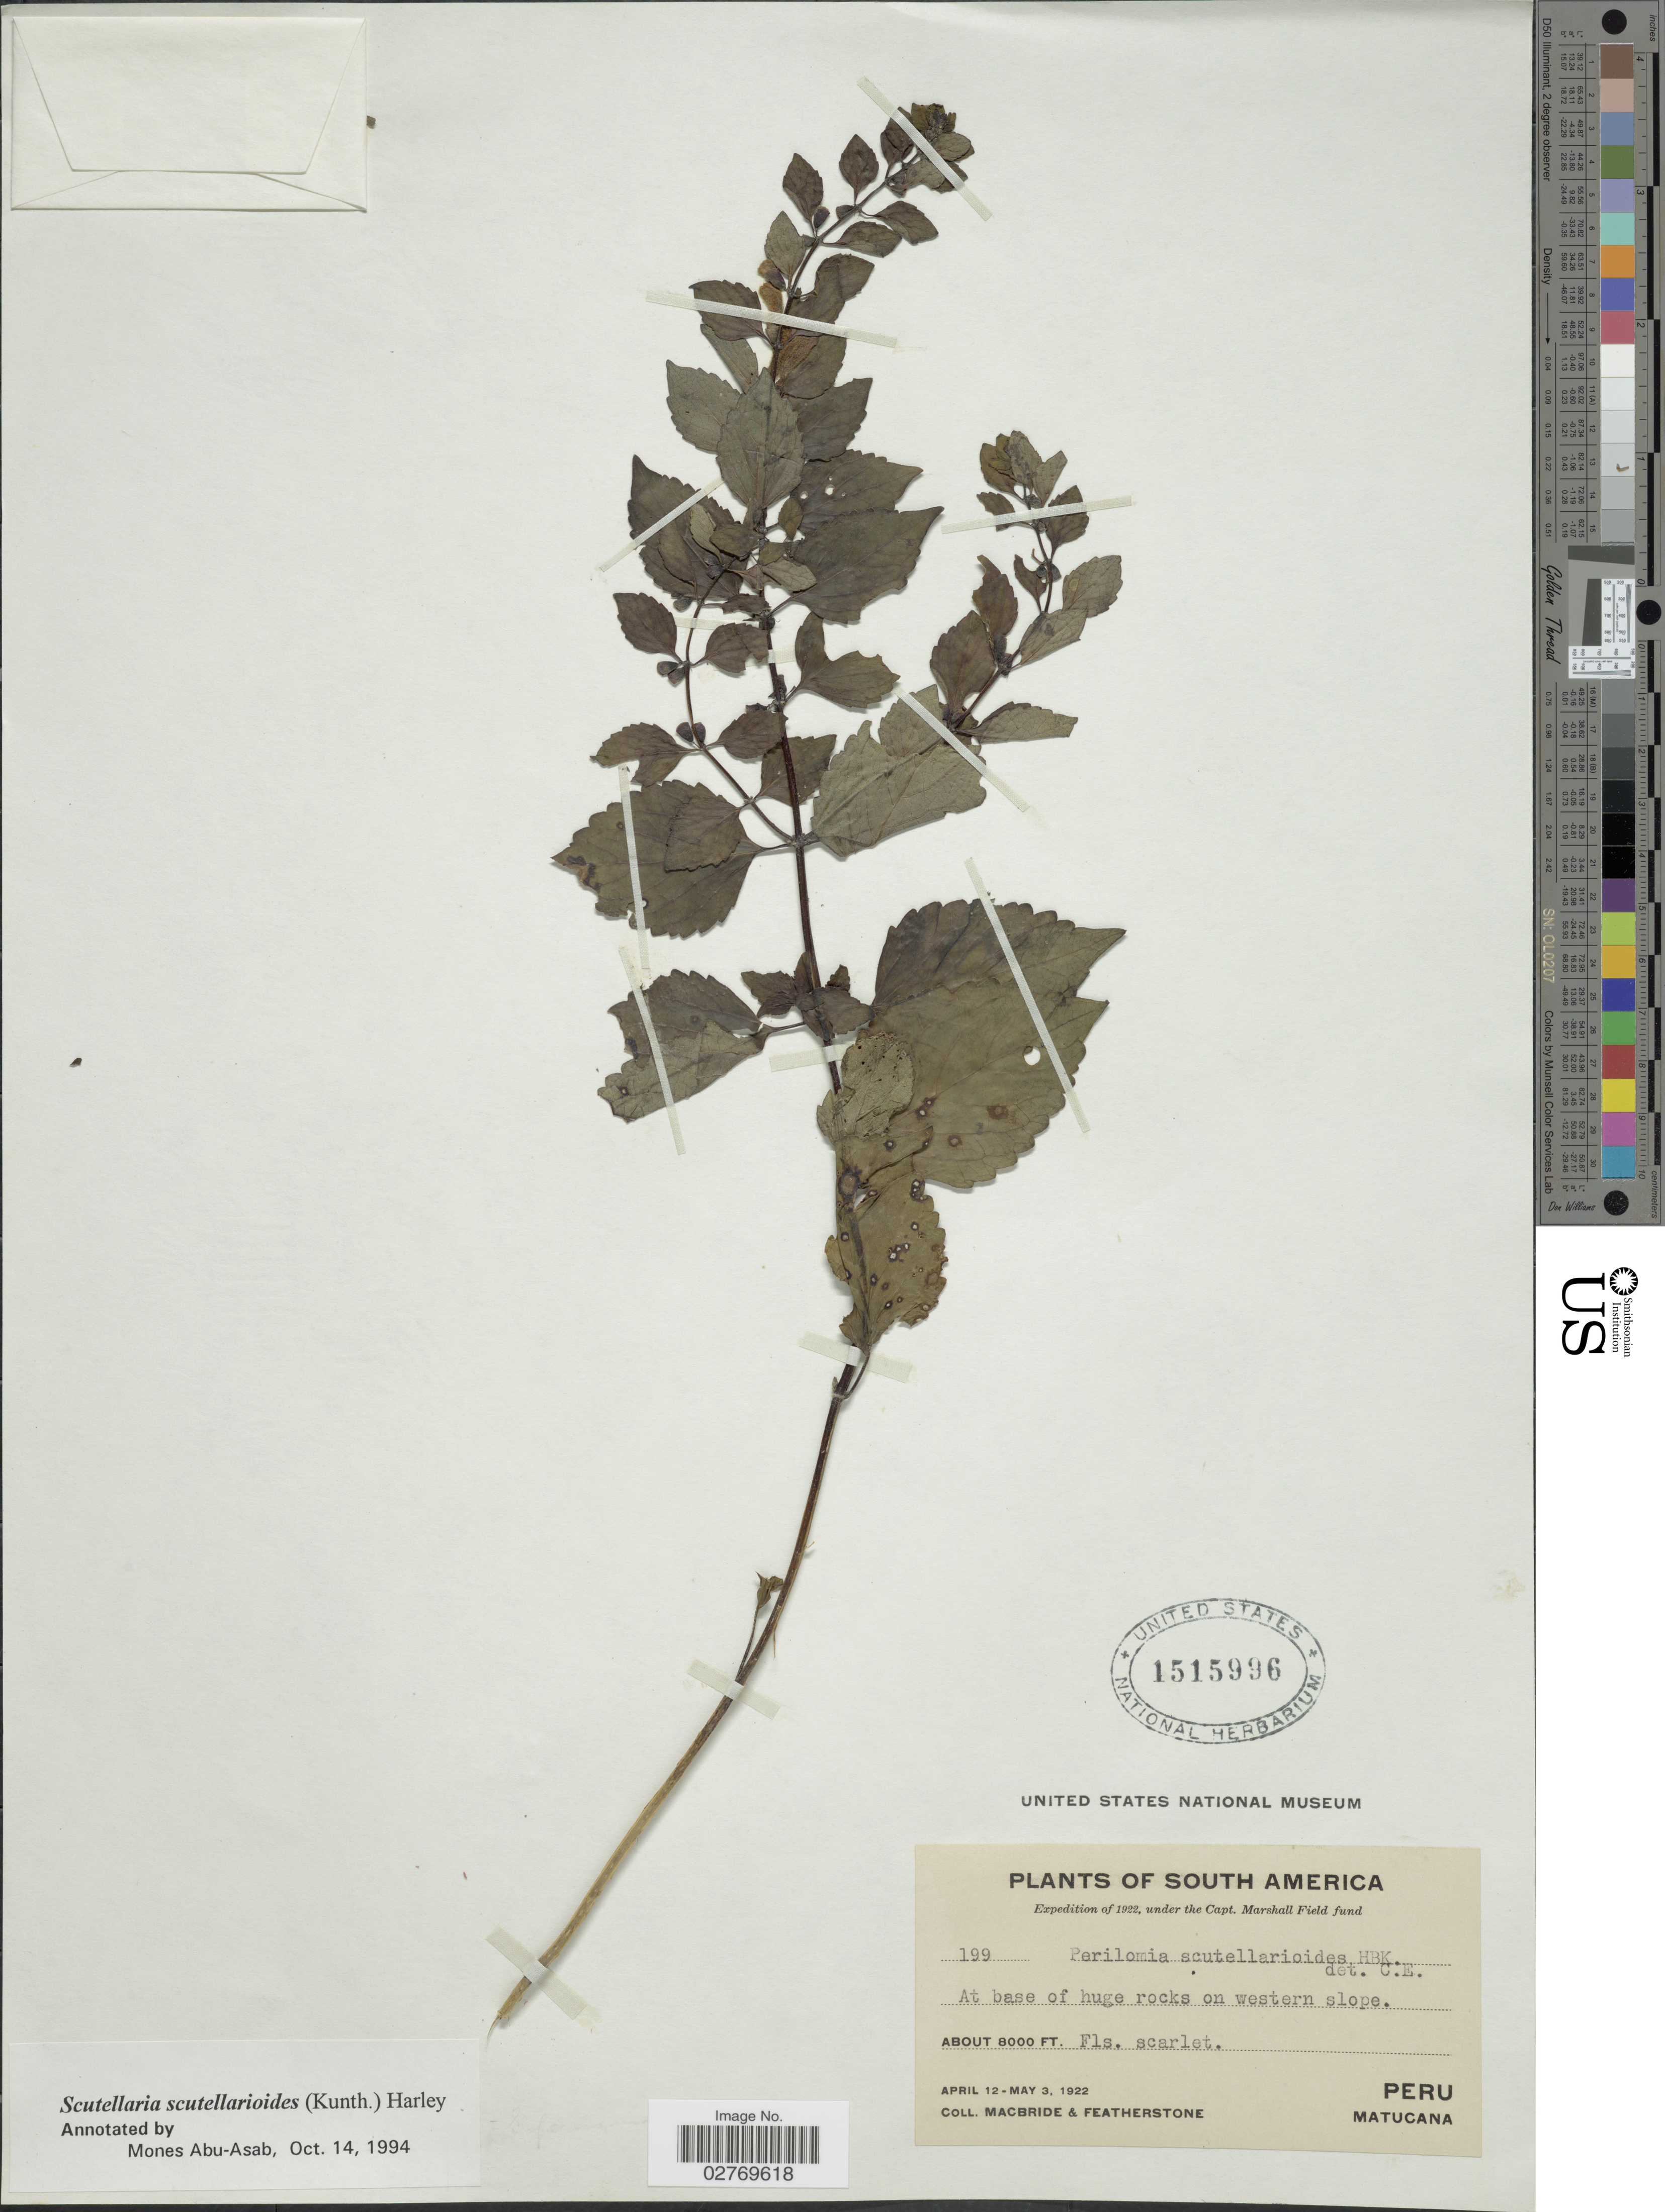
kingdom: Plantae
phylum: Tracheophyta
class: Magnoliopsida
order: Lamiales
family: Lamiaceae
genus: Scutellaria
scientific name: Scutellaria scutellarioides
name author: (Kunth) Harley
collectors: Macbride, -- & -. Featherstone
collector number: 199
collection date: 1922-04-12/1922-05-03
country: Peru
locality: At base of huge rocks on western slope. Matucana.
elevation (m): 2438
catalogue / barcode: US 1515996